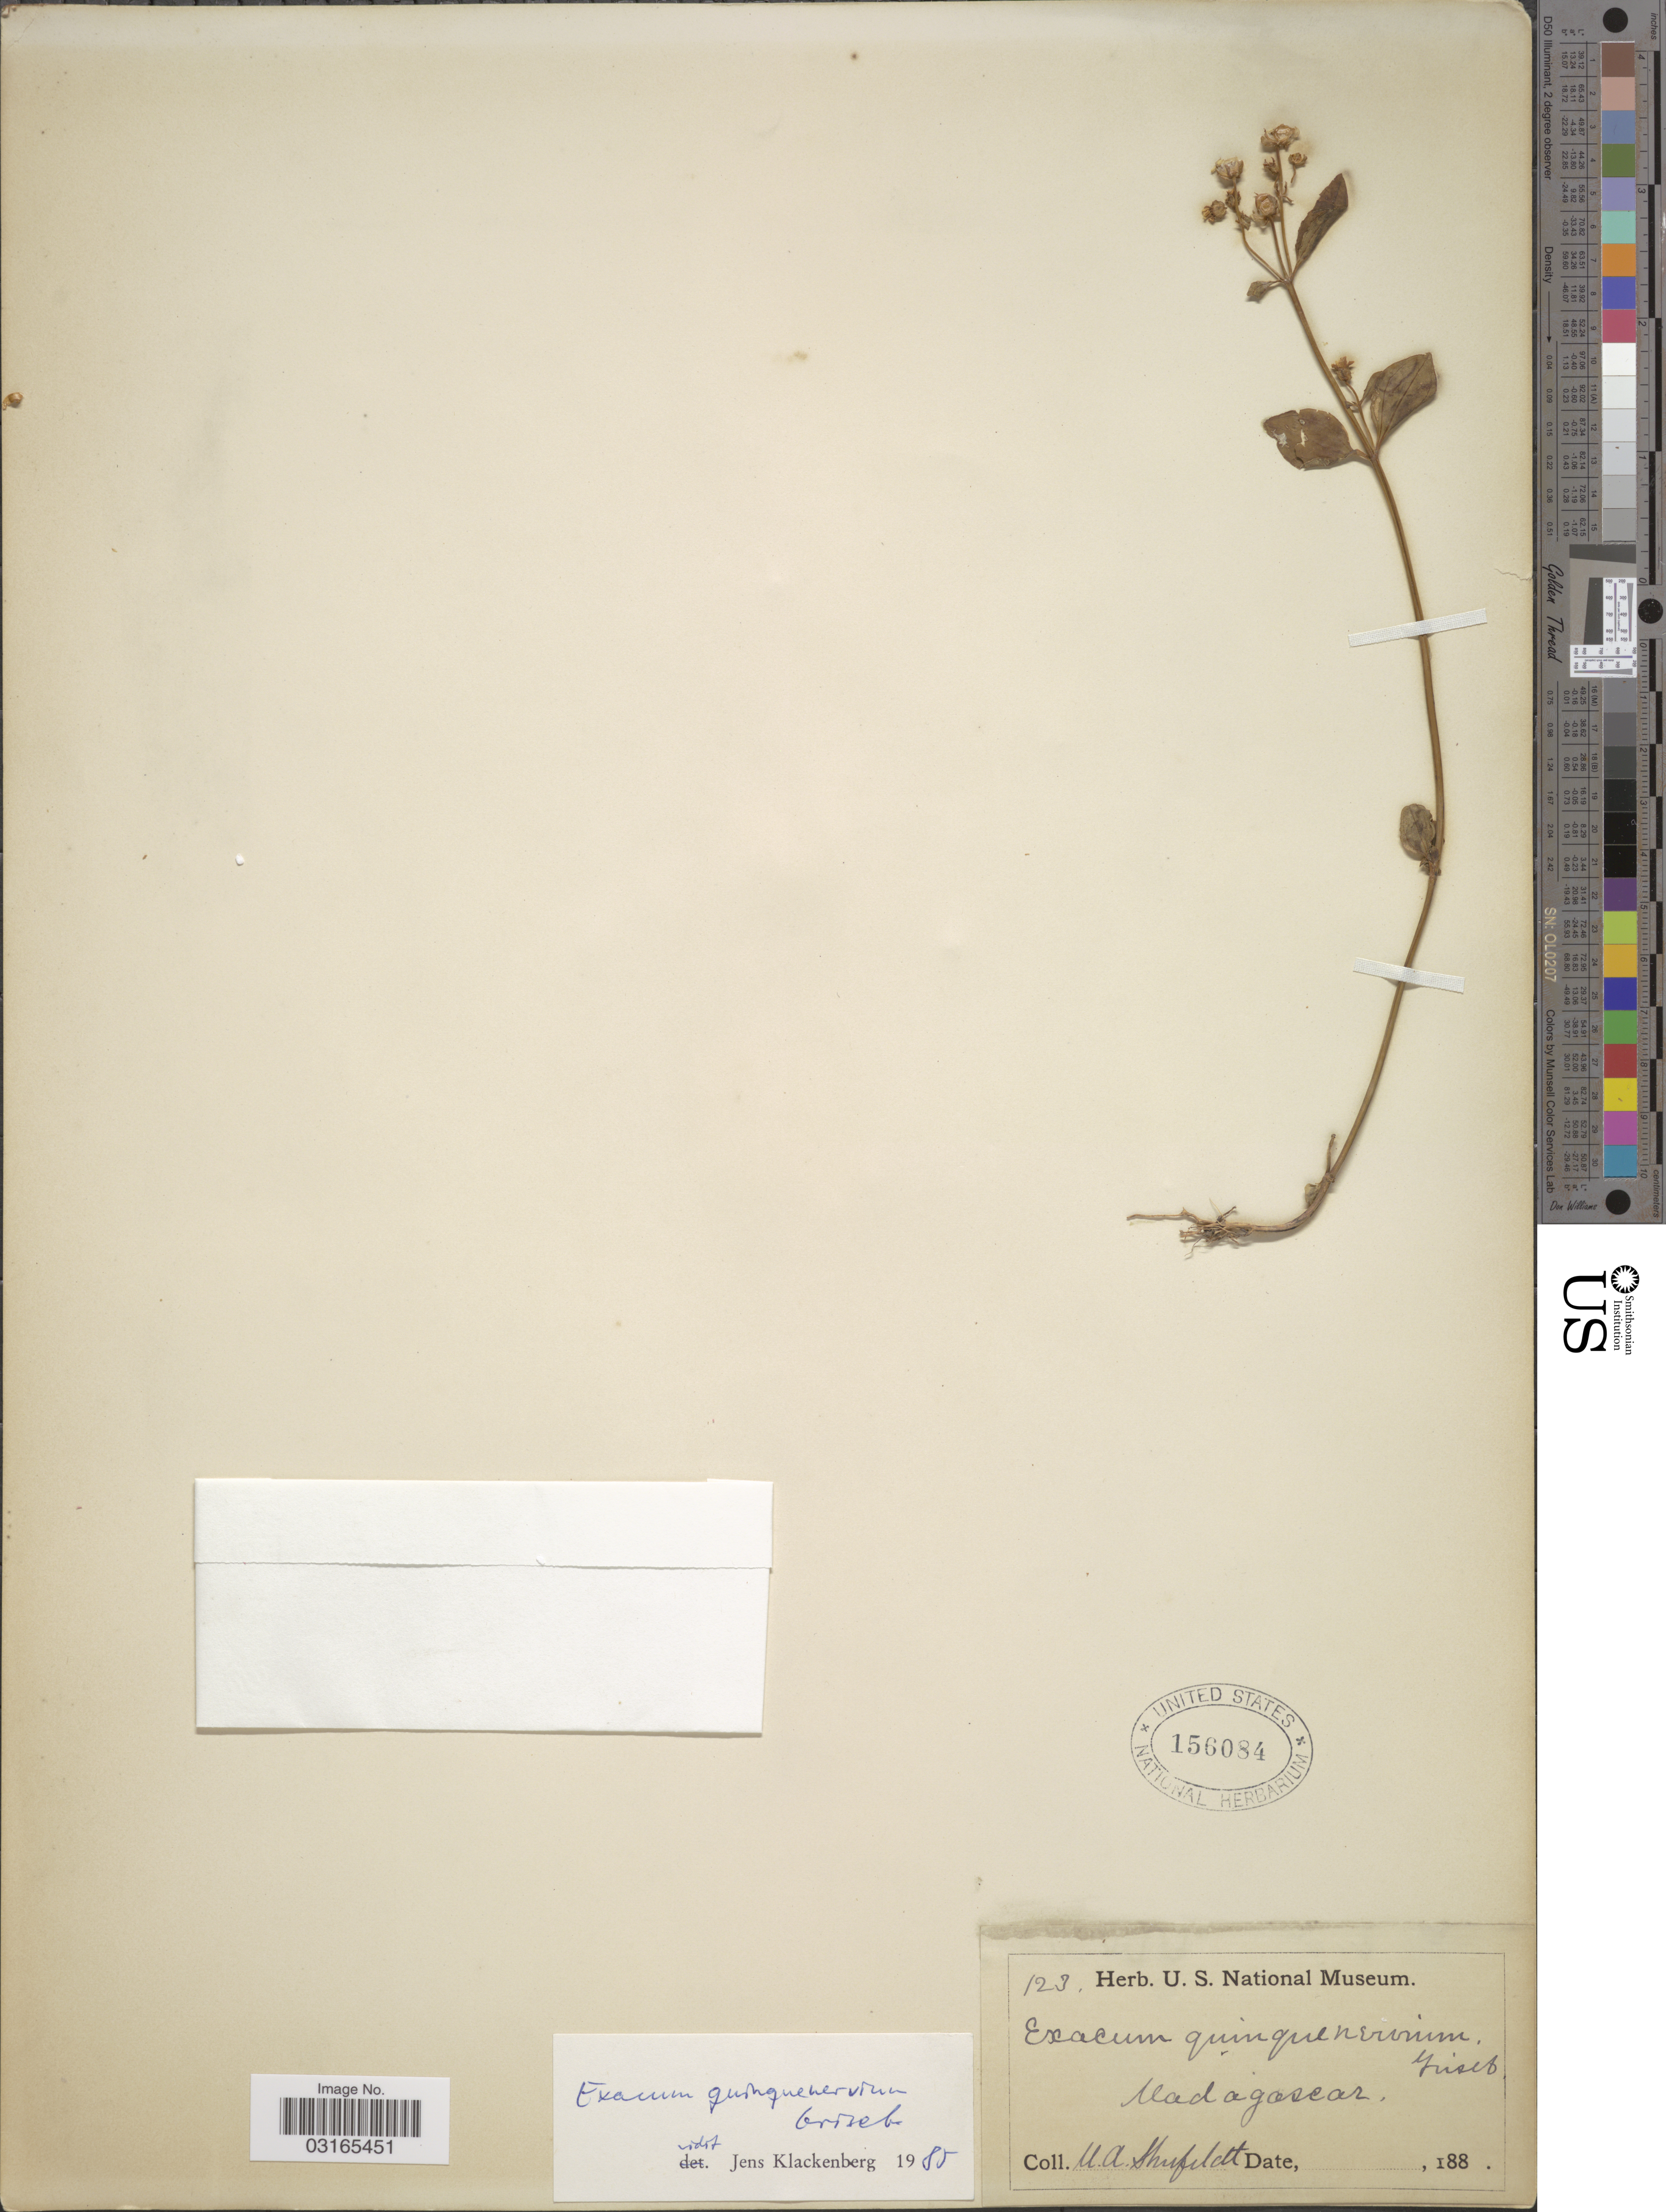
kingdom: Plantae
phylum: Tracheophyta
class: Magnoliopsida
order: Gentianales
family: Gentianaceae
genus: Exacum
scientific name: Exacum quinquenervium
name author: Griseb.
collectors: M. Schufeldt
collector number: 123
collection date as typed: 188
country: Madagascar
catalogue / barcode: US 156084